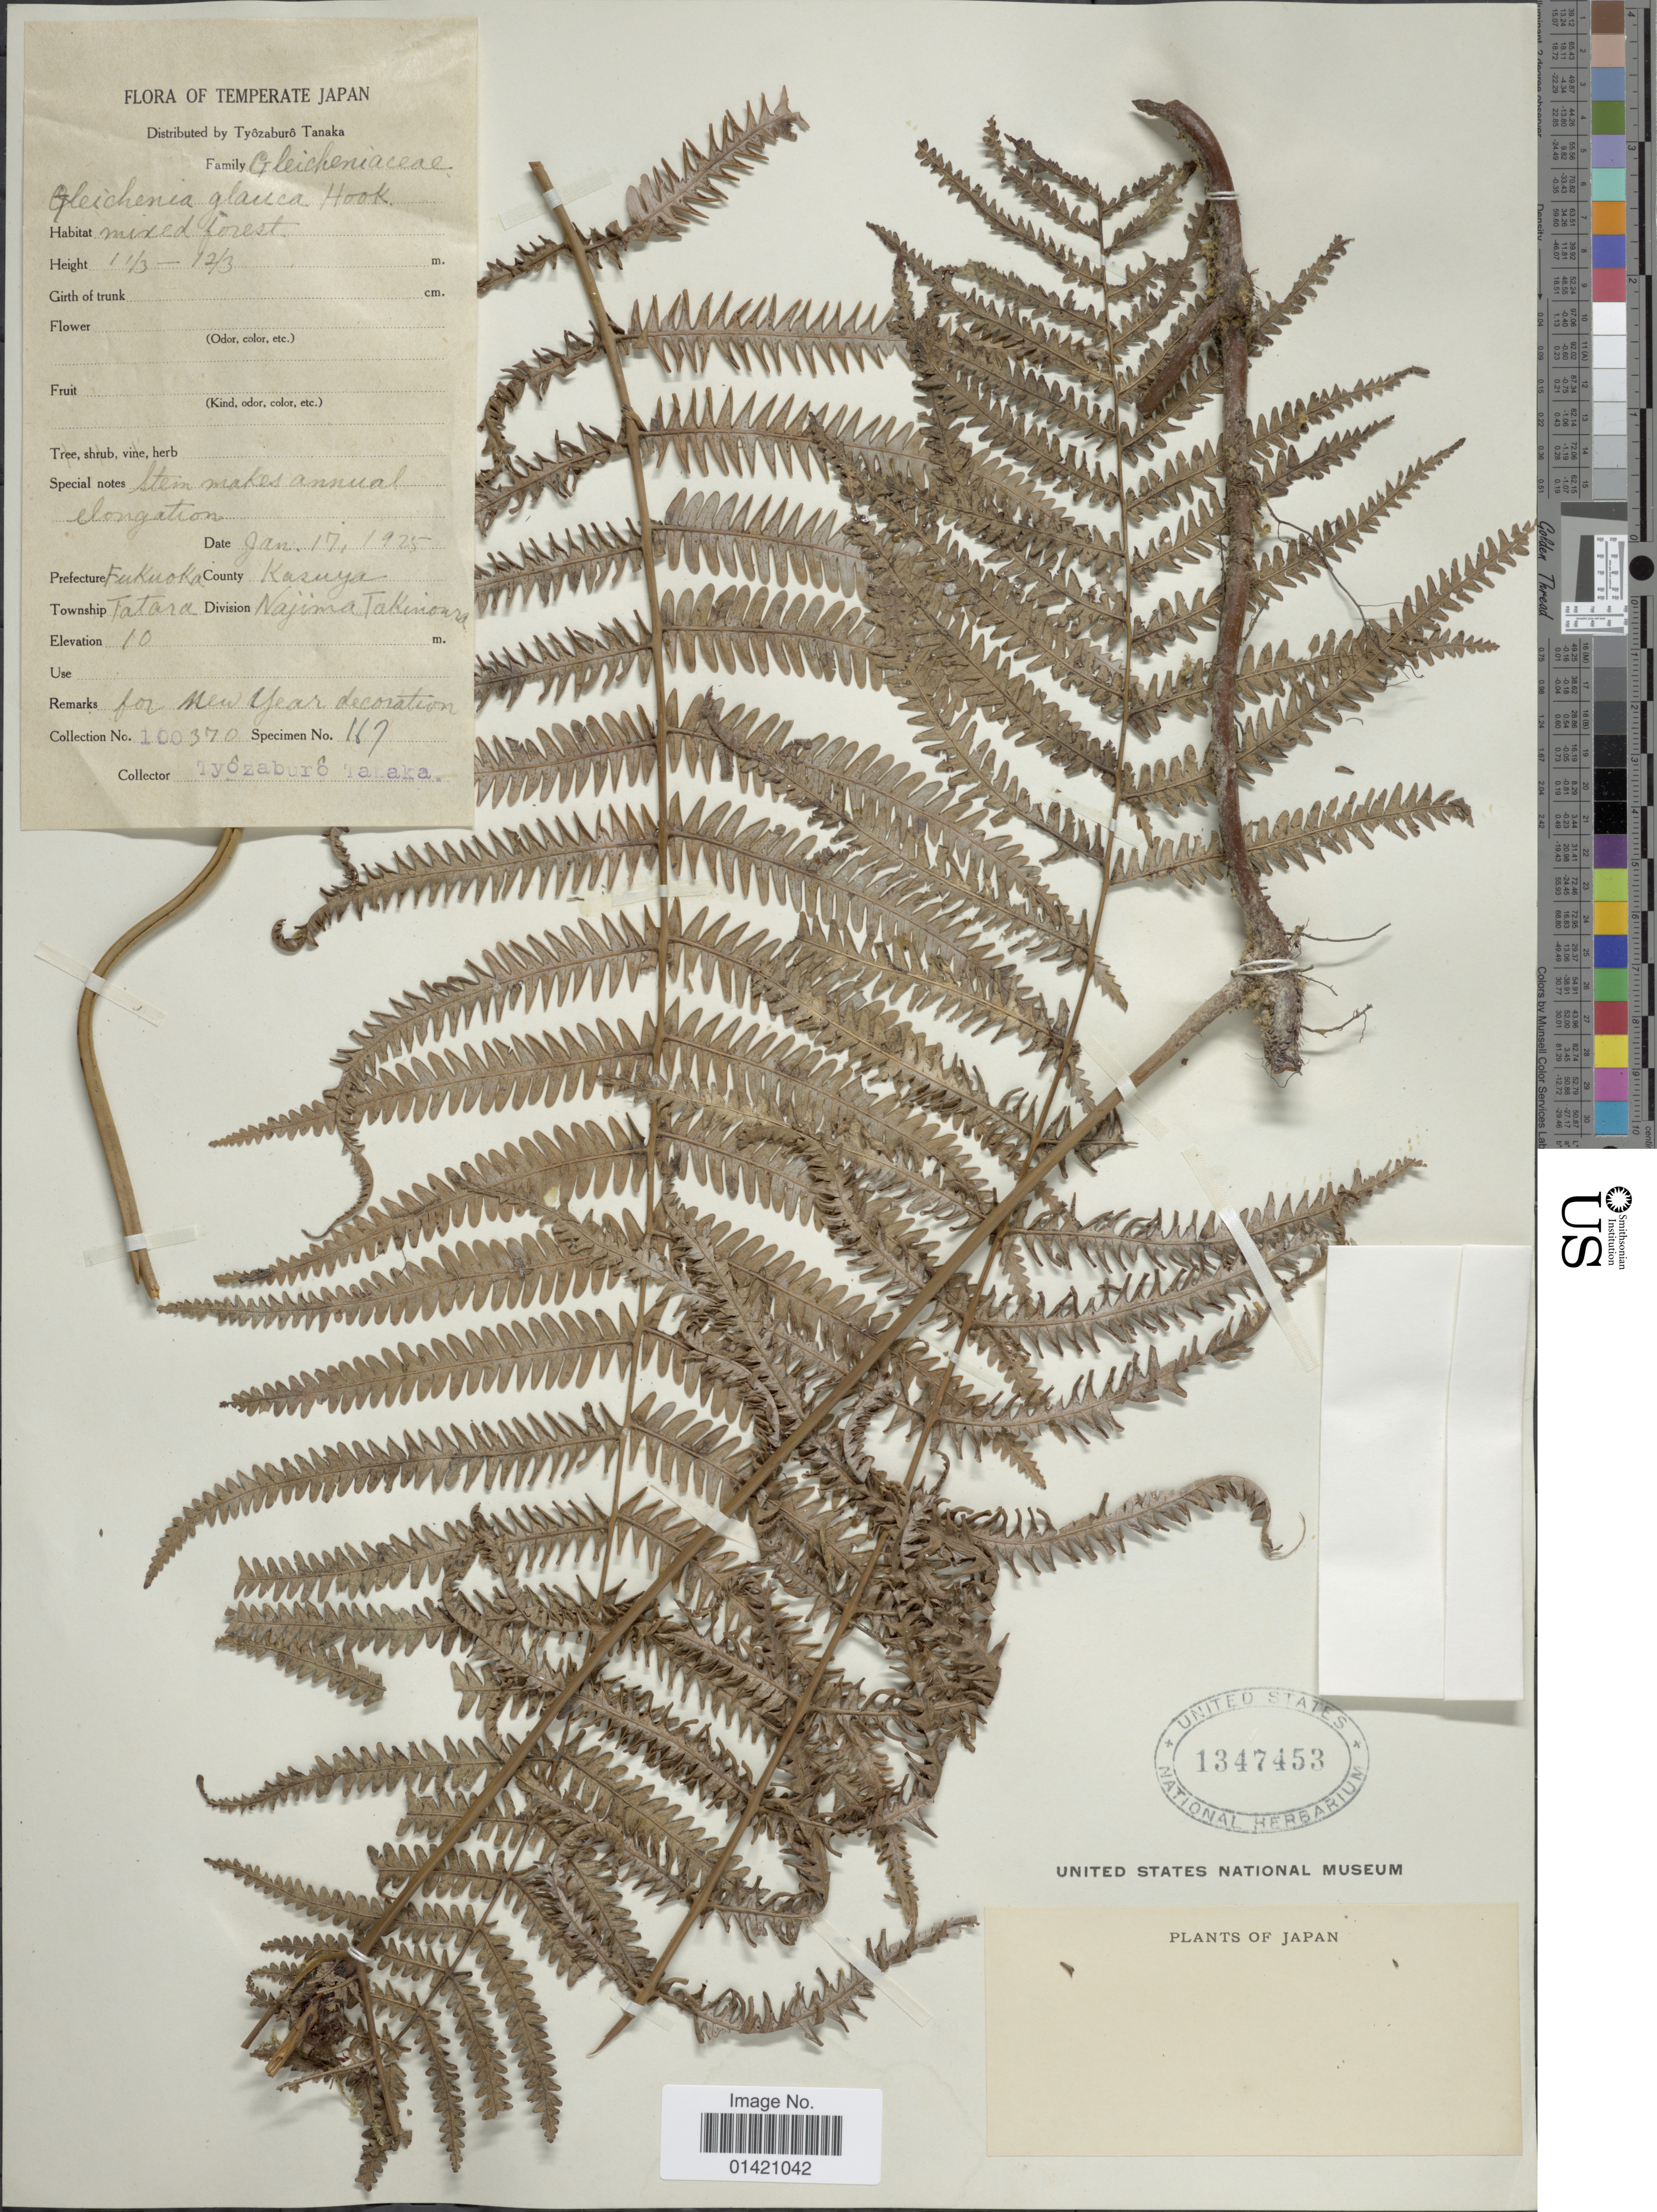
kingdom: Plantae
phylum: Tracheophyta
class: Polypodiopsida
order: Gleicheniales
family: Gleicheniaceae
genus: Diplopterygium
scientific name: Diplopterygium glaucum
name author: (Thunb. ex Houtt.) Nakai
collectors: T. Tanaka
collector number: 100370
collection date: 1925-01-17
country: Japan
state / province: Hukuoka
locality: Temperate Japan. Prefecture Fukuoka. County Kasuya. Township Tatara. Division Najima Takinoura.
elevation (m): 10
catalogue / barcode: US 1347453